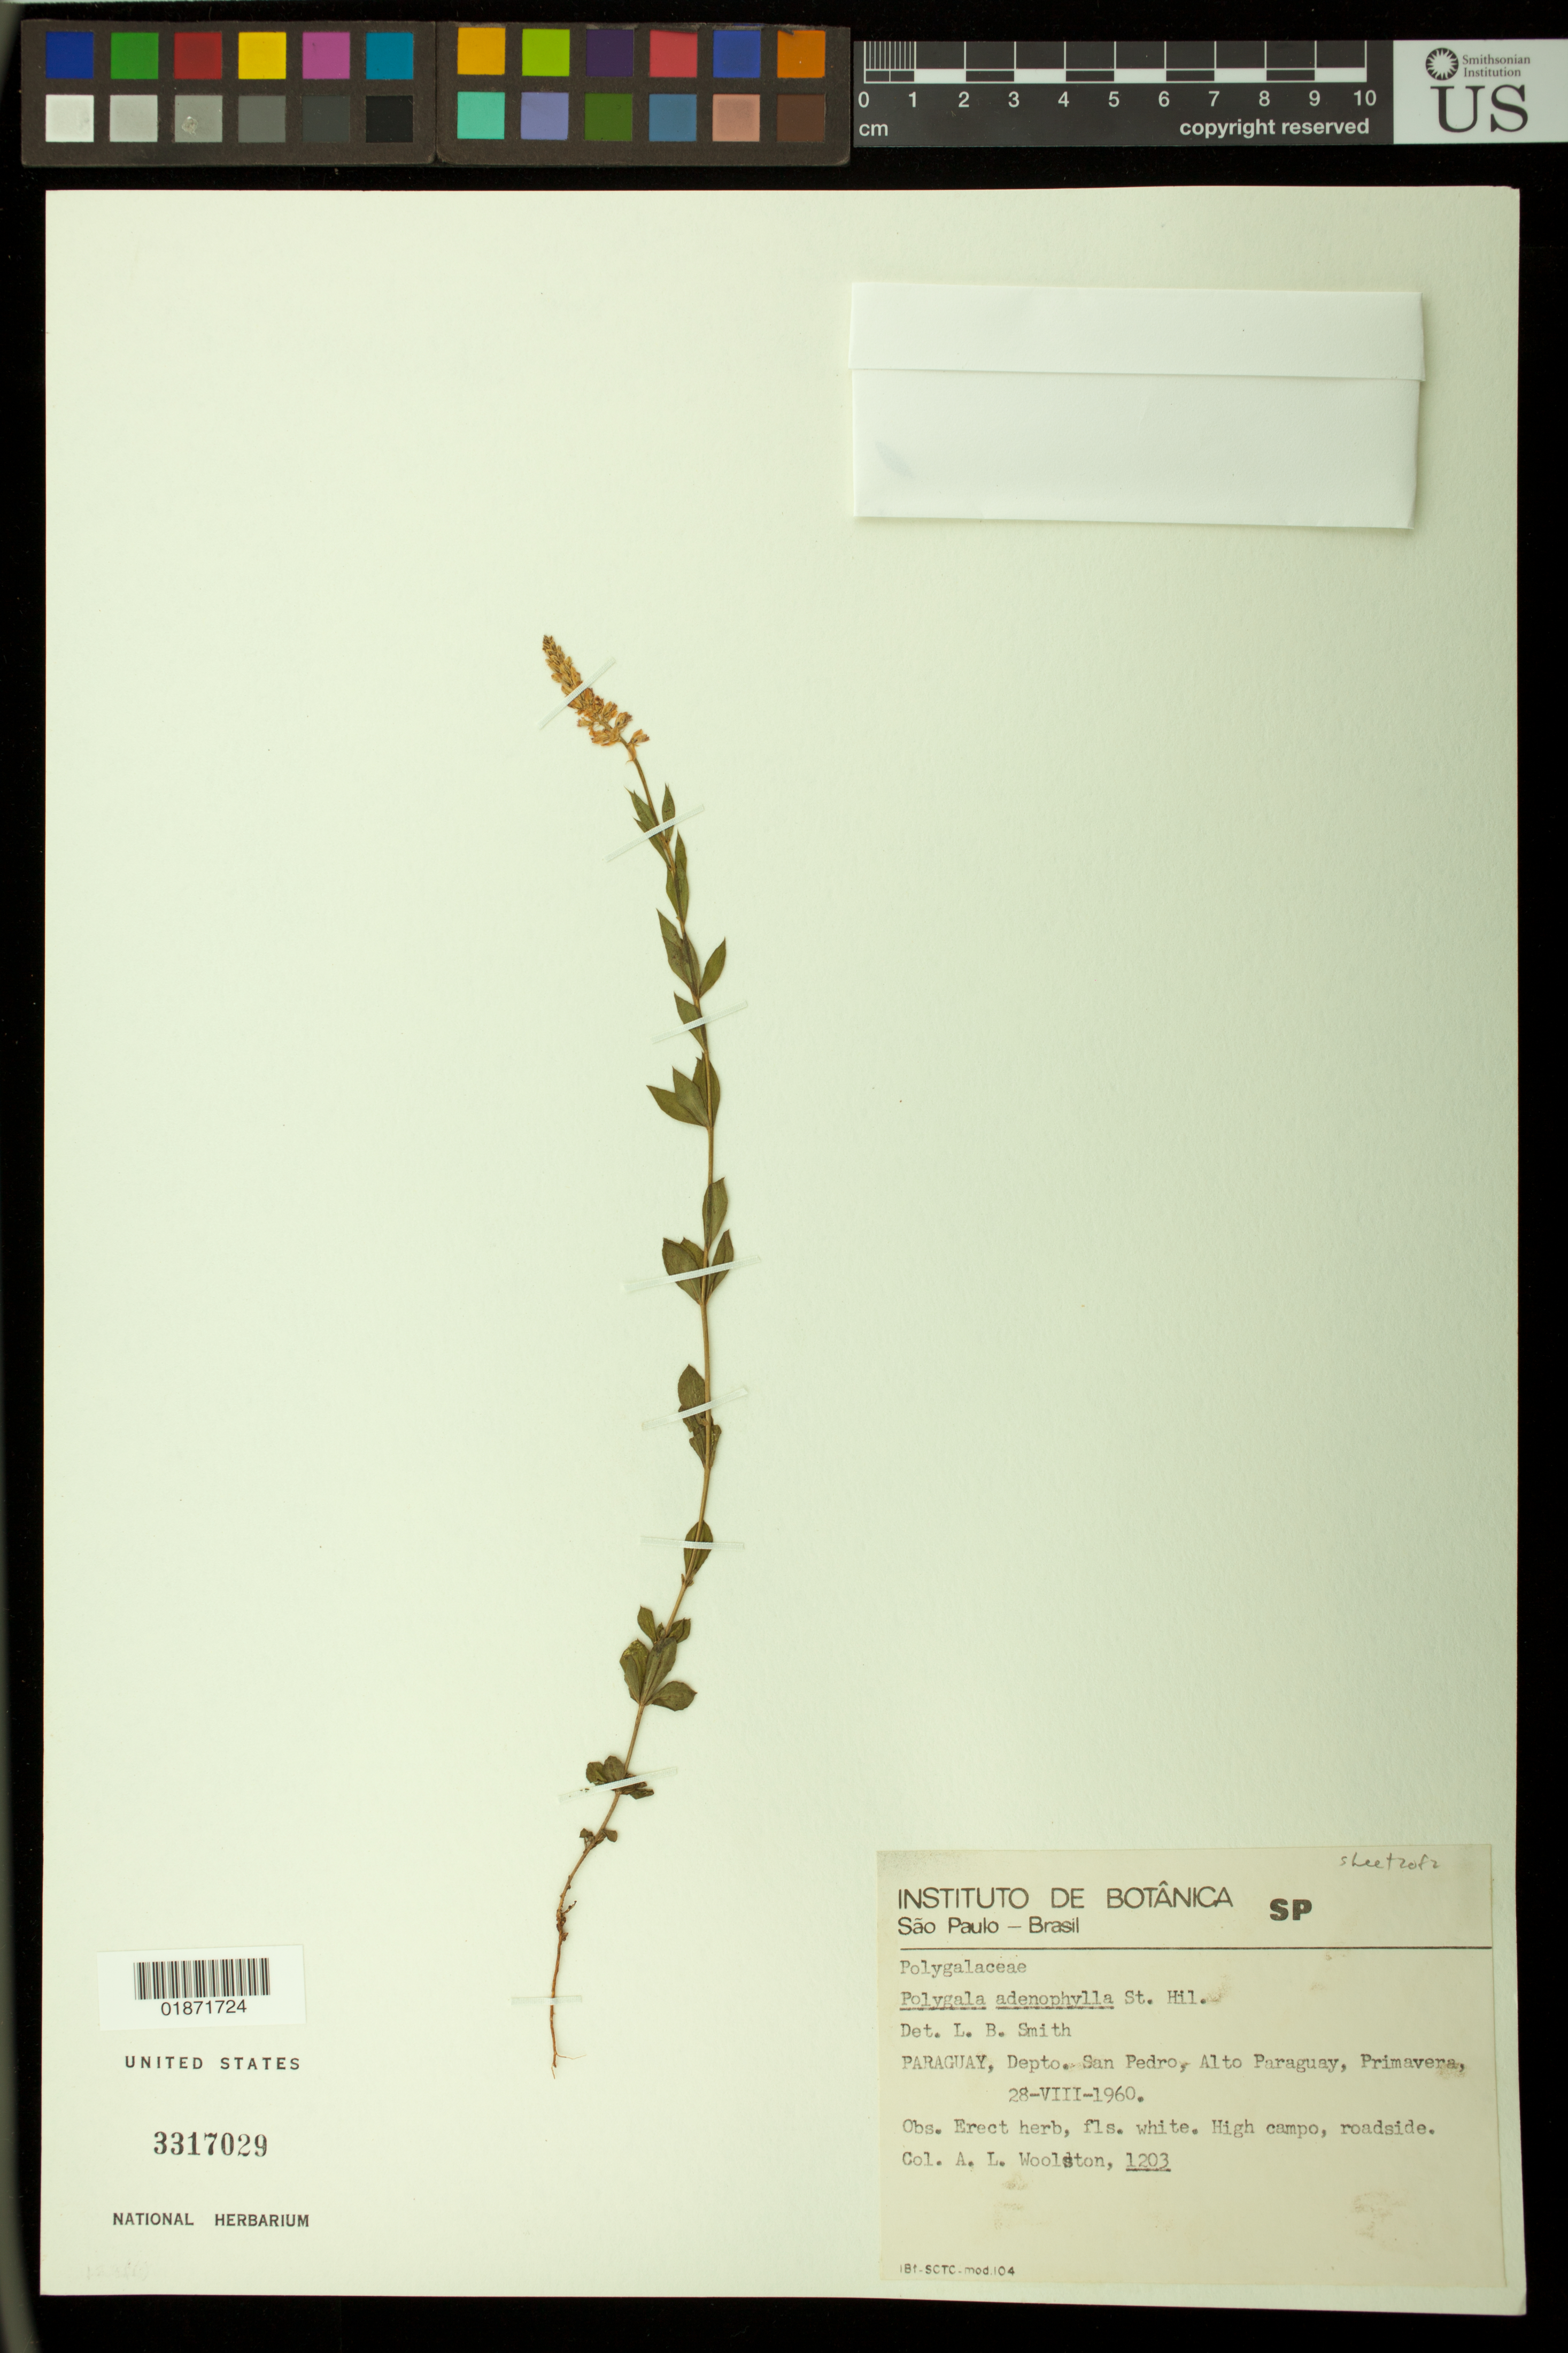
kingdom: Plantae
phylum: Tracheophyta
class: Magnoliopsida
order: Fabales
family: Polygalaceae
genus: Polygala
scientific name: Polygala adenophylla var. adenophylla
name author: A. St.-Hil. & Moq.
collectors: A. L. Woolston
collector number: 1203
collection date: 1960-08-28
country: Paraguay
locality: San Pedro, Alto Paraguay, Primavera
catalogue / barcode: US 3317029